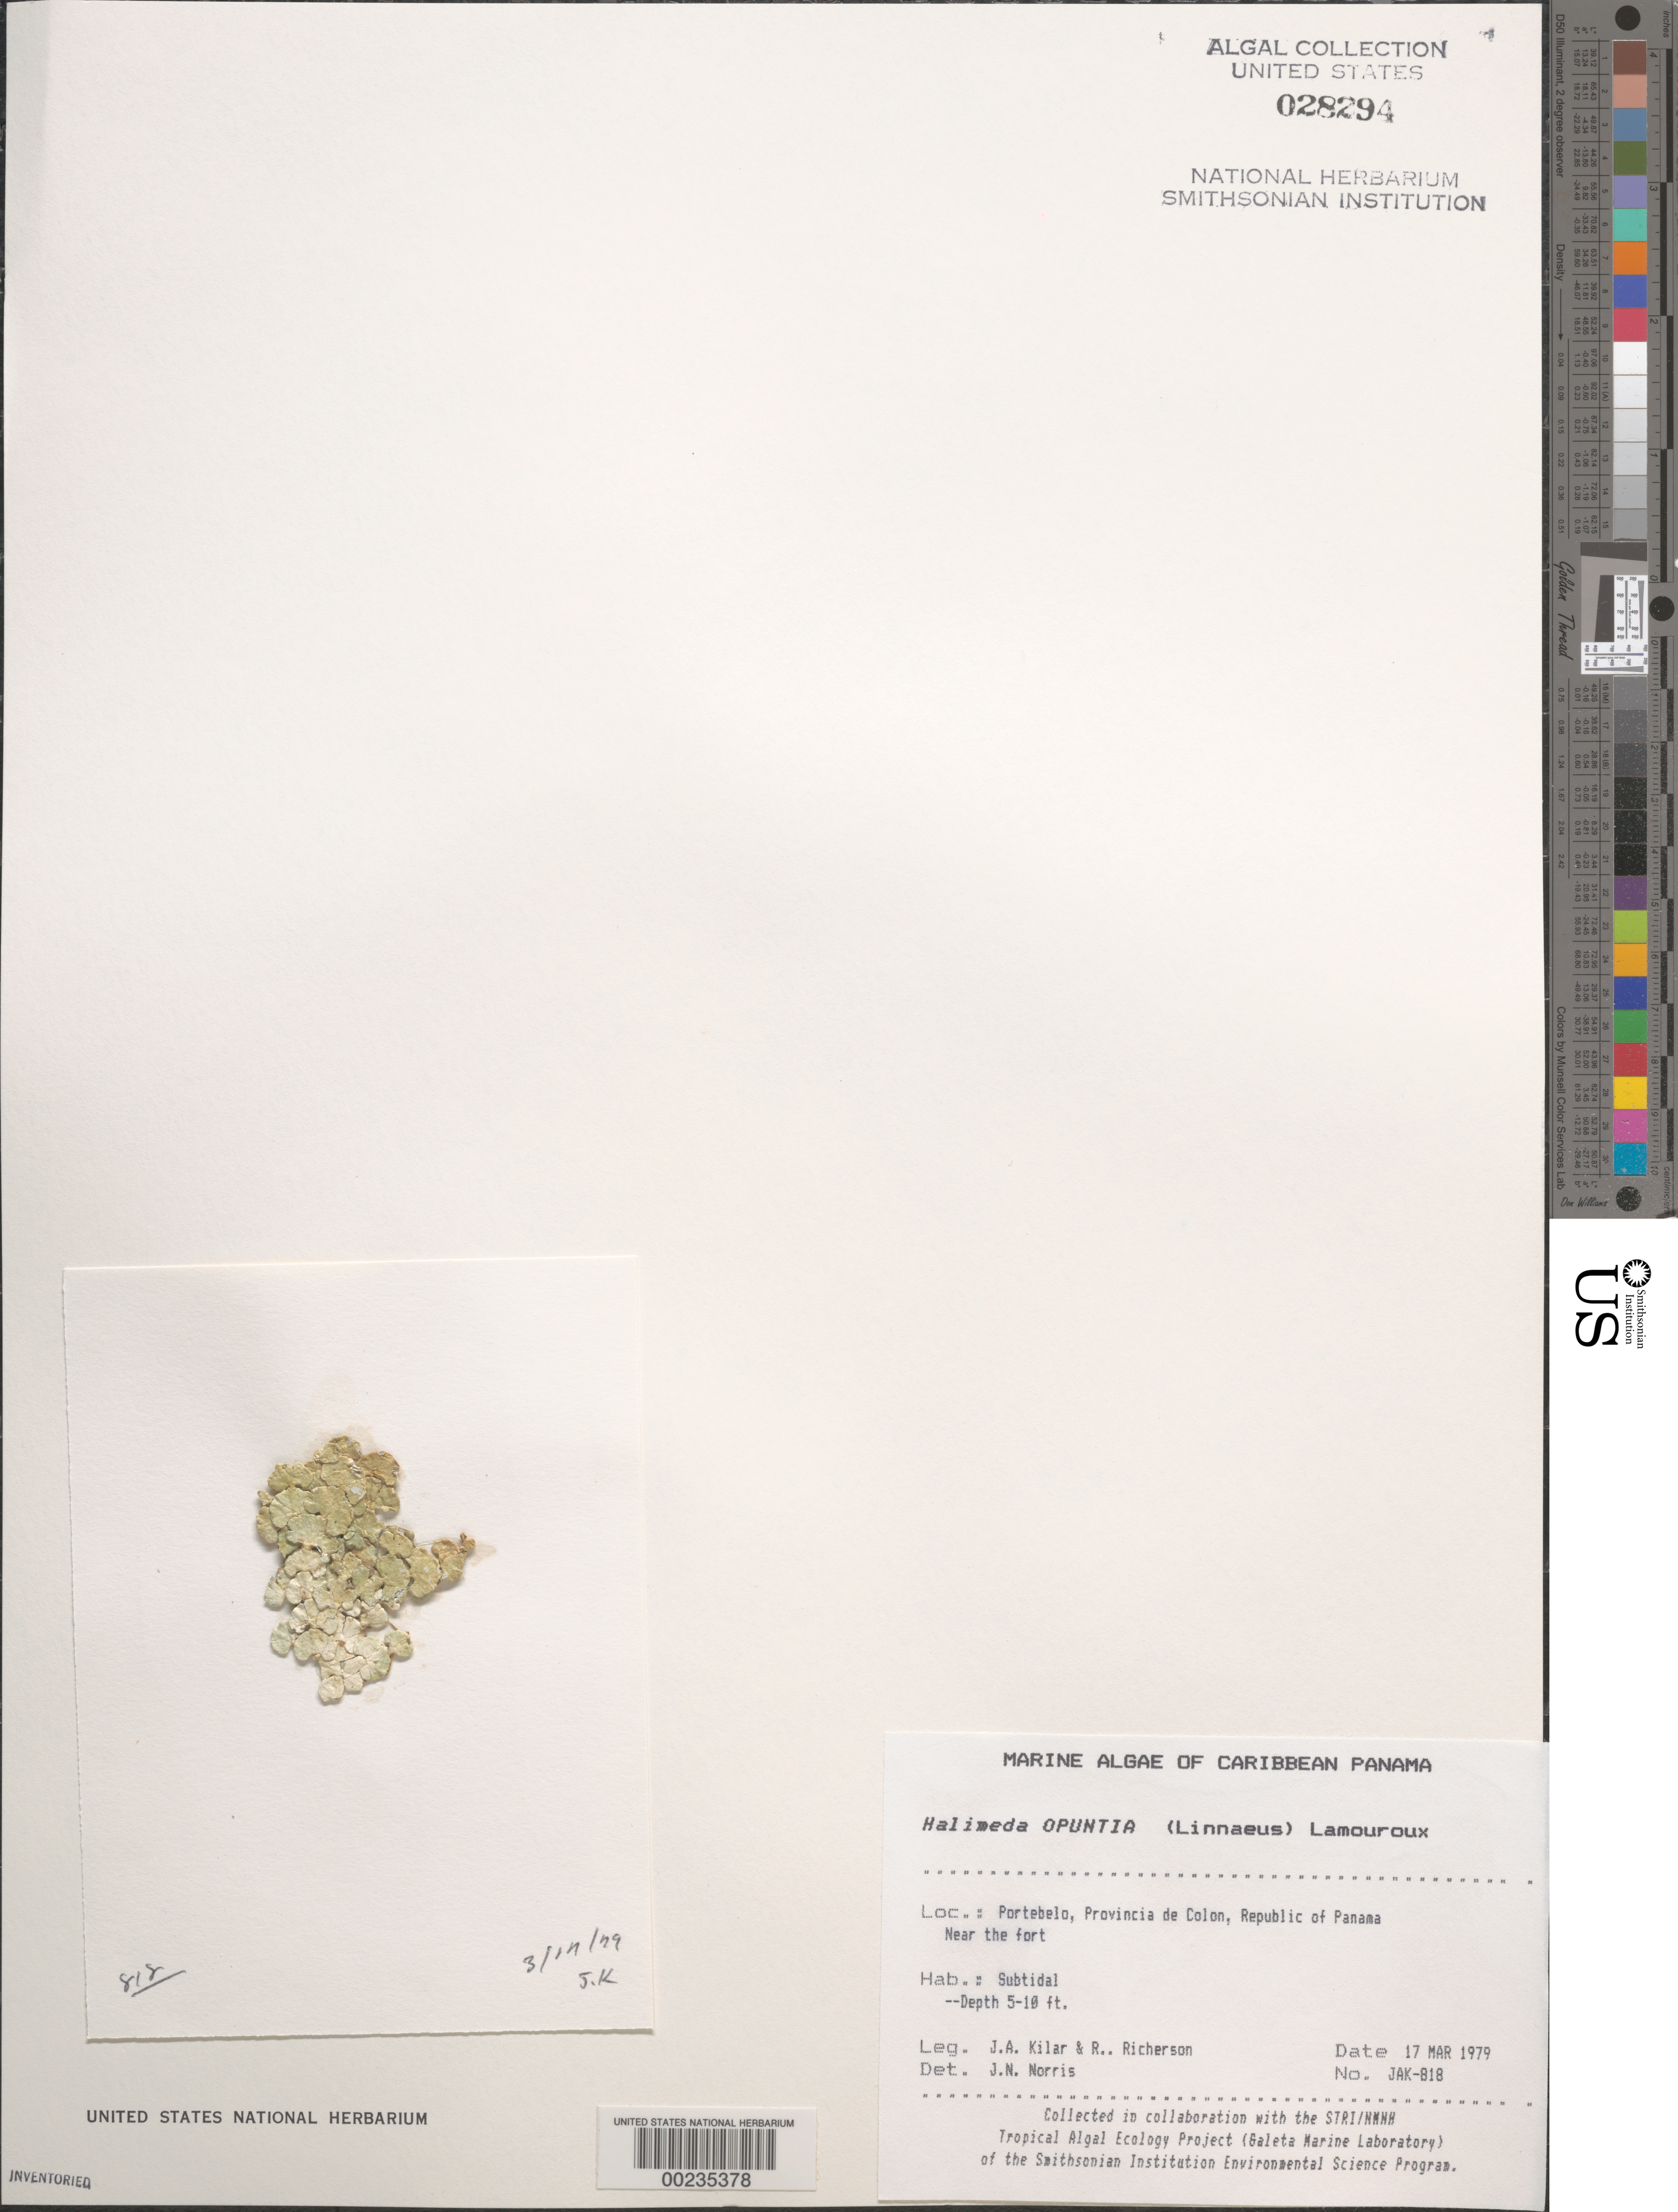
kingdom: Plantae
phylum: Chlorophyta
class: Ulvophyceae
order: Bryopsidales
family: Halimedaceae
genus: Halimeda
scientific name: Halimeda opuntia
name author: (L.) J.V.Lamouroux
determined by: Norris, James N.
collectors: J. A. Kilar & R. Richerson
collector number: JAK-818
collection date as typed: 17 Mar 1979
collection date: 1979-03-17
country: Panama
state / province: Colón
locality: Portebelo, near the Fort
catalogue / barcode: US 28294